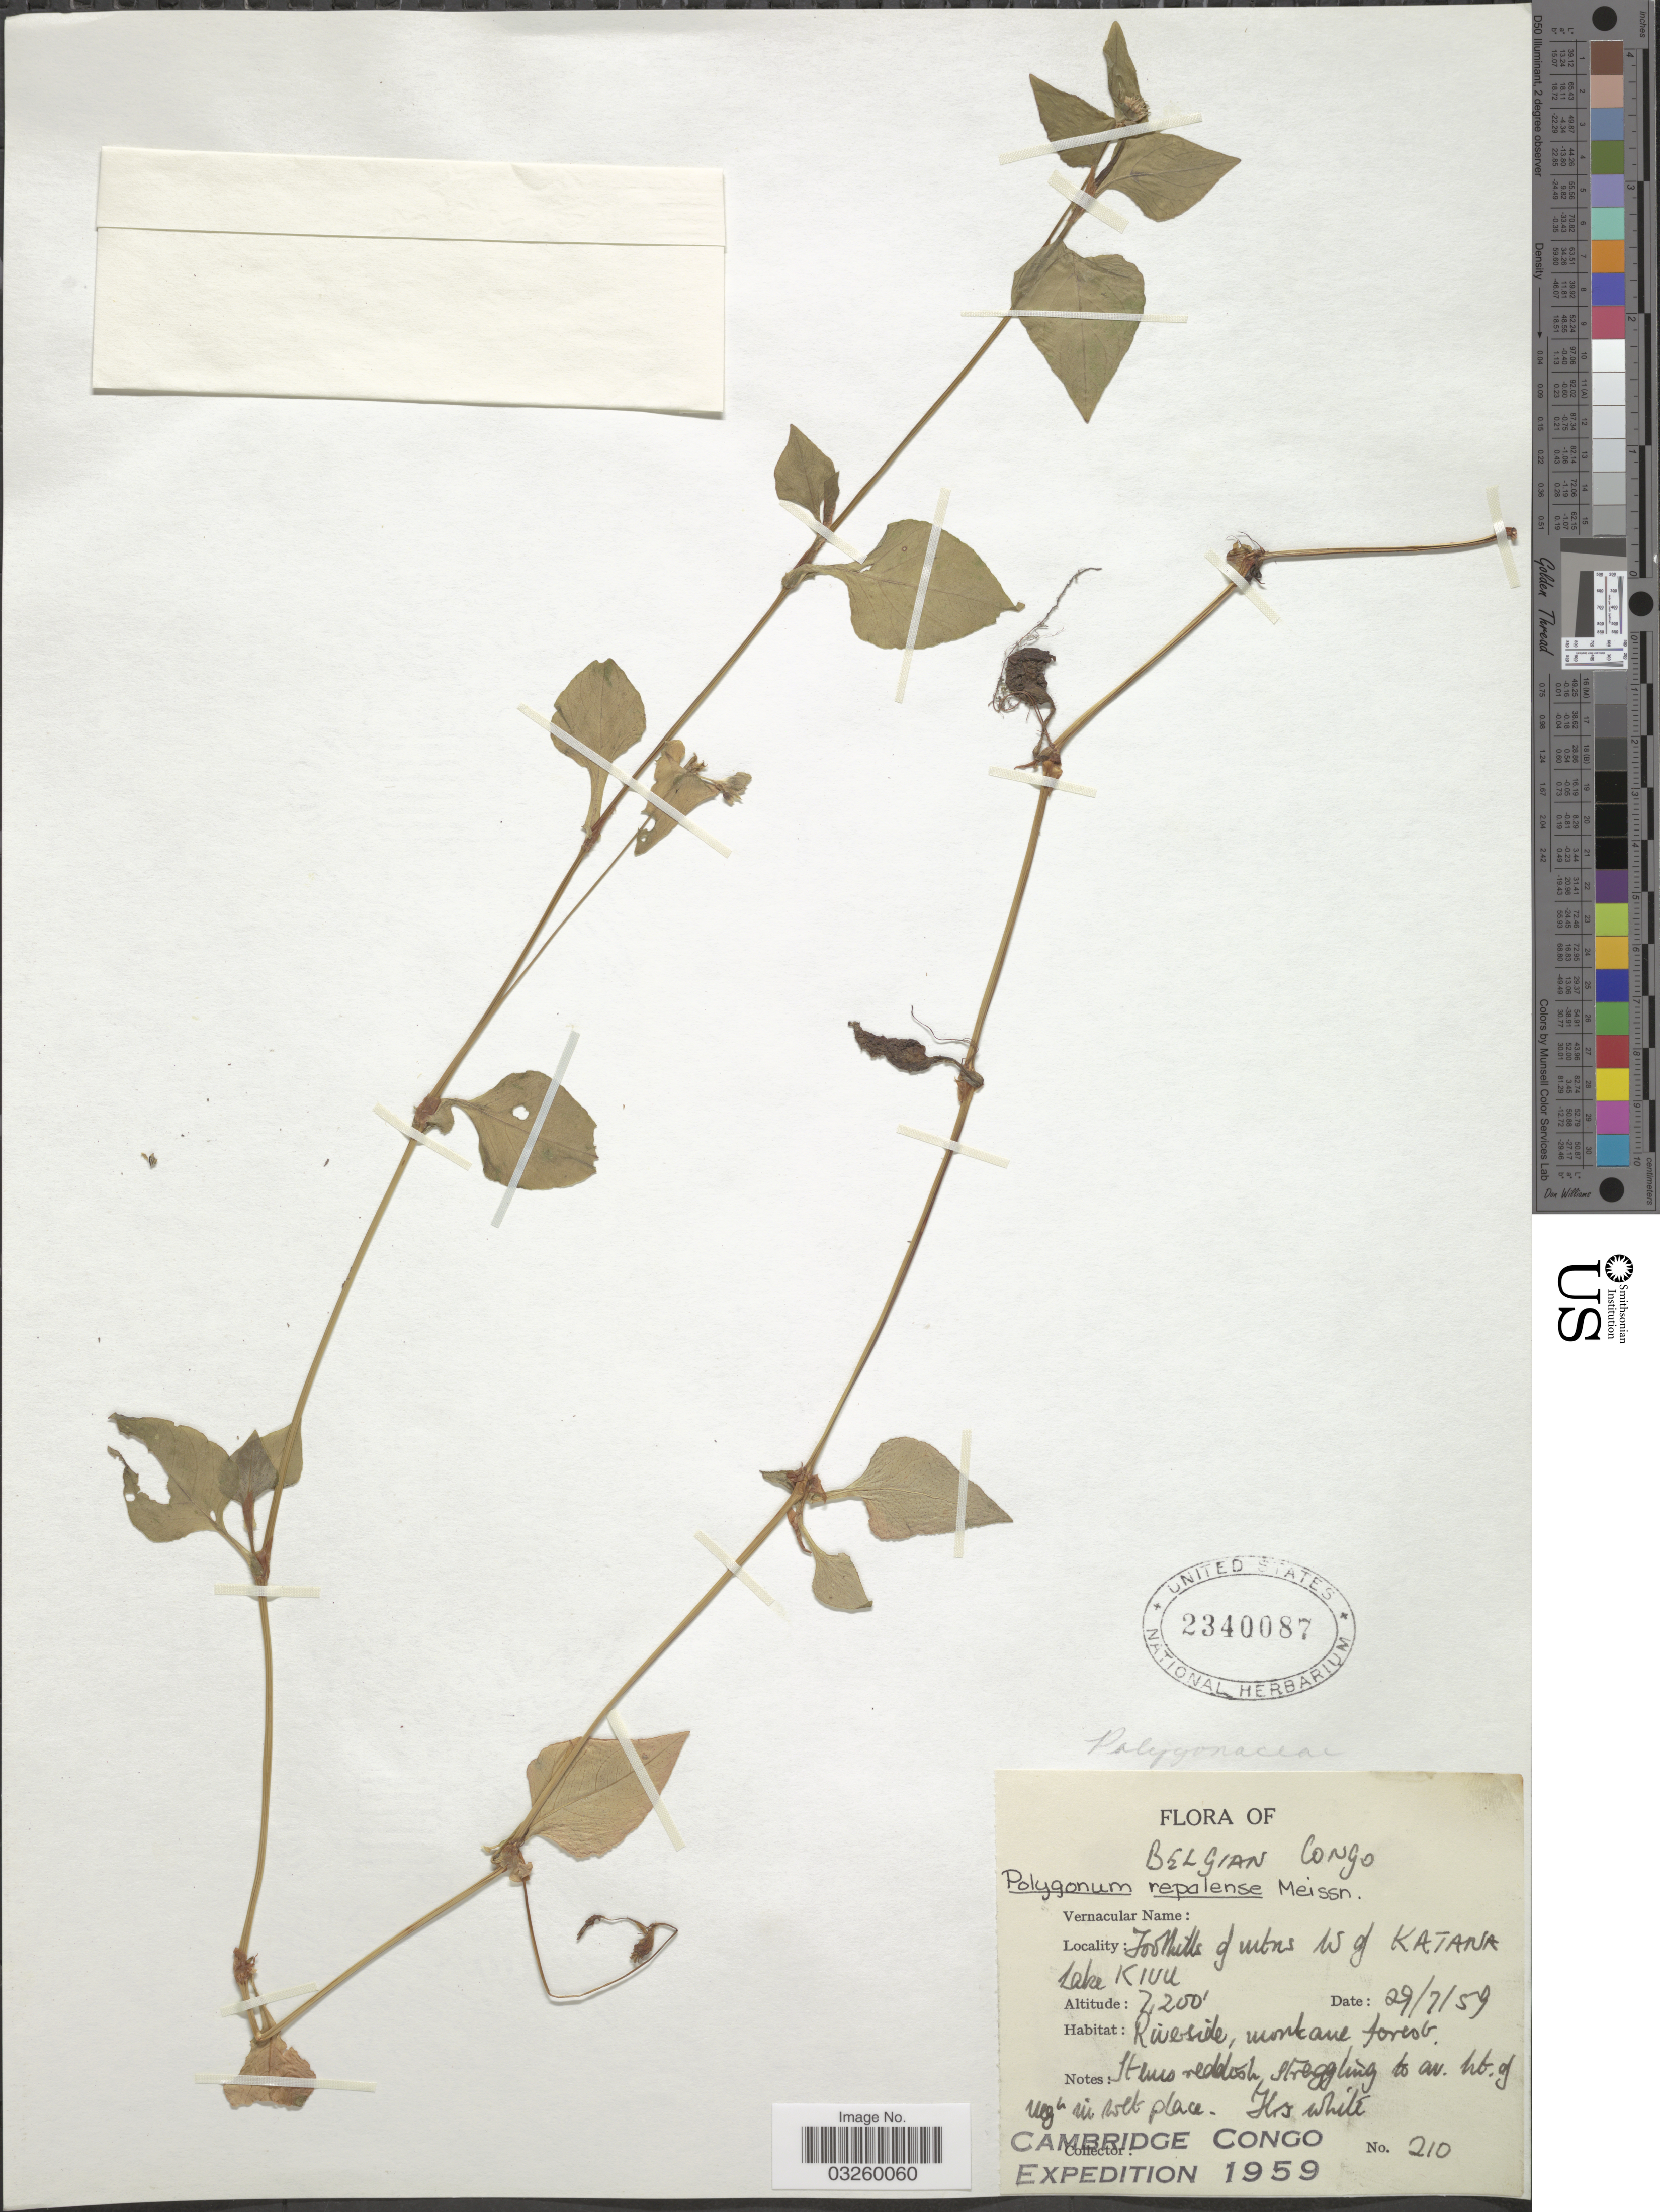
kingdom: Plantae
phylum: Tracheophyta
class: Magnoliopsida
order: Caryophyllales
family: Polygonaceae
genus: Polygonum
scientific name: Polygonum nepalense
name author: Meisn.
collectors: Cambridge Congo Expedition 1959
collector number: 210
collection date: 1959-07-29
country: Congo, Democratic Republic of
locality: Belgian Congo. Foothills of mtns W of Katana Lake Kivu.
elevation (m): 2195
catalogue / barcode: US 2340087